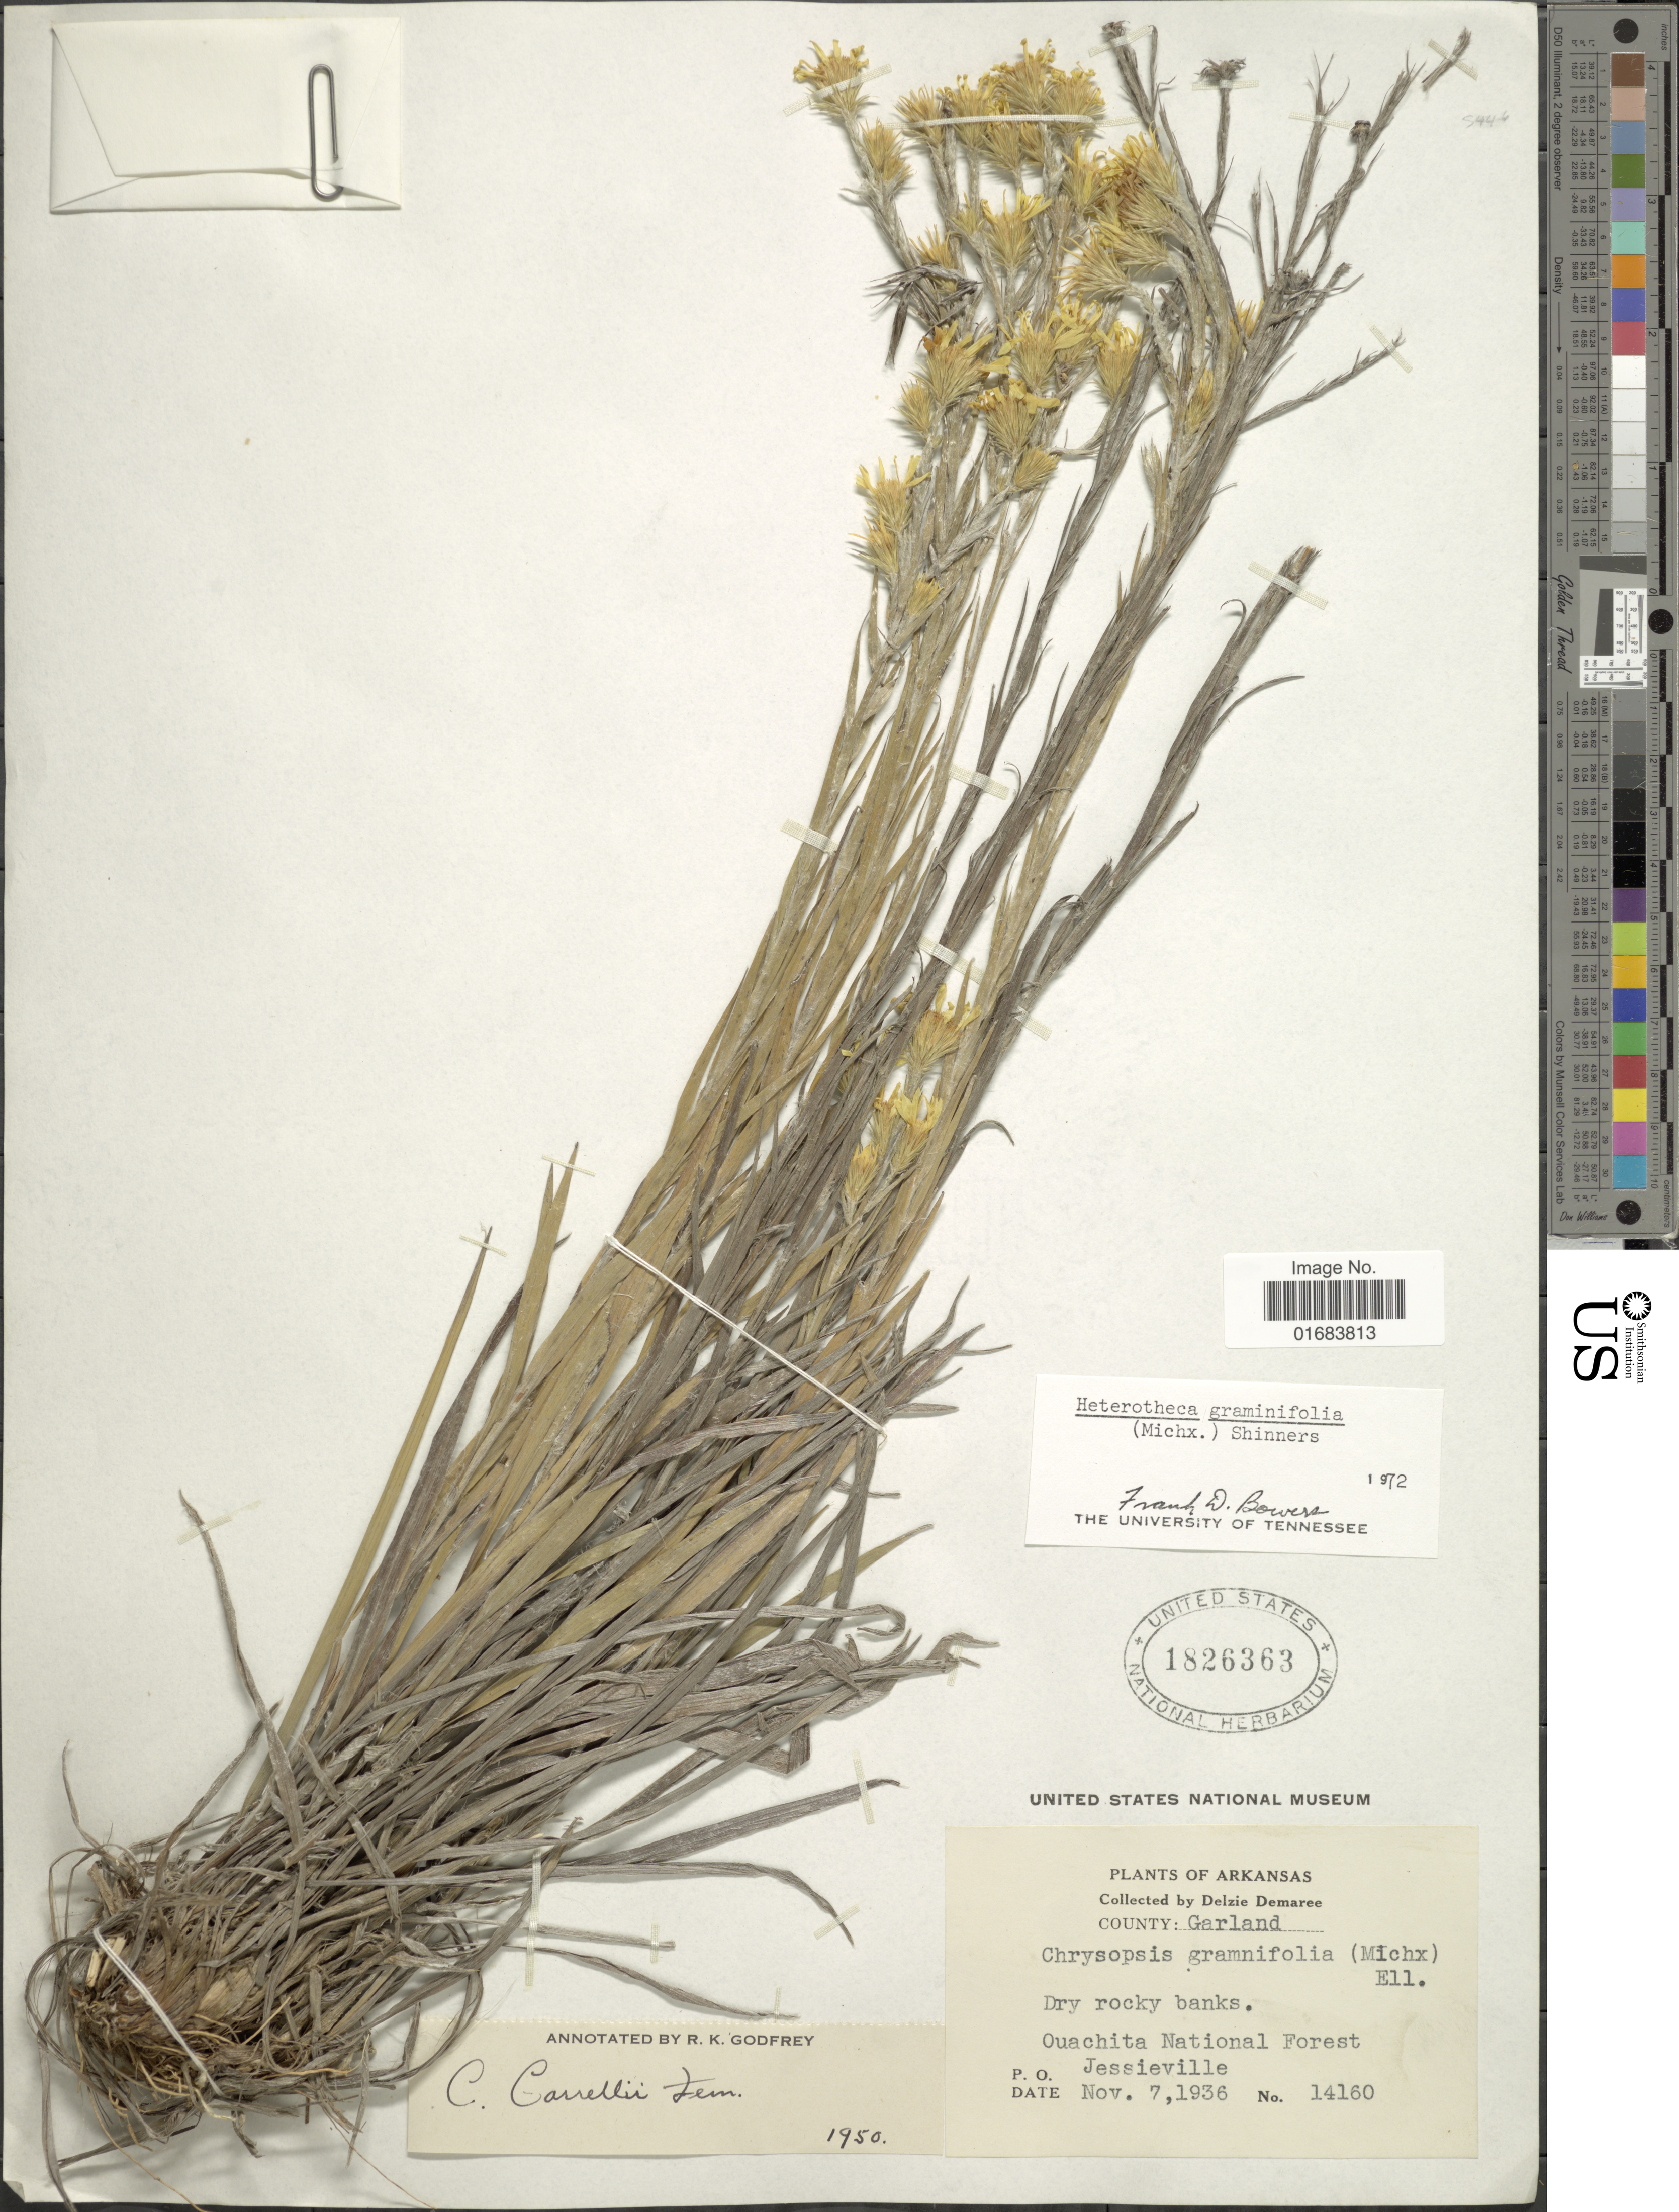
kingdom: Plantae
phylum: Tracheophyta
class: Magnoliopsida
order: Asterales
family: Asteraceae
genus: Pityopsis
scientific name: Pityopsis graminifolia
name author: (Michx.) Nutt.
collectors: D. Demaree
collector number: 14160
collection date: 1936-11-07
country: United States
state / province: Arkansas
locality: County: Garland, Quachita National Forest, Jessieville.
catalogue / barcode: US 1826363